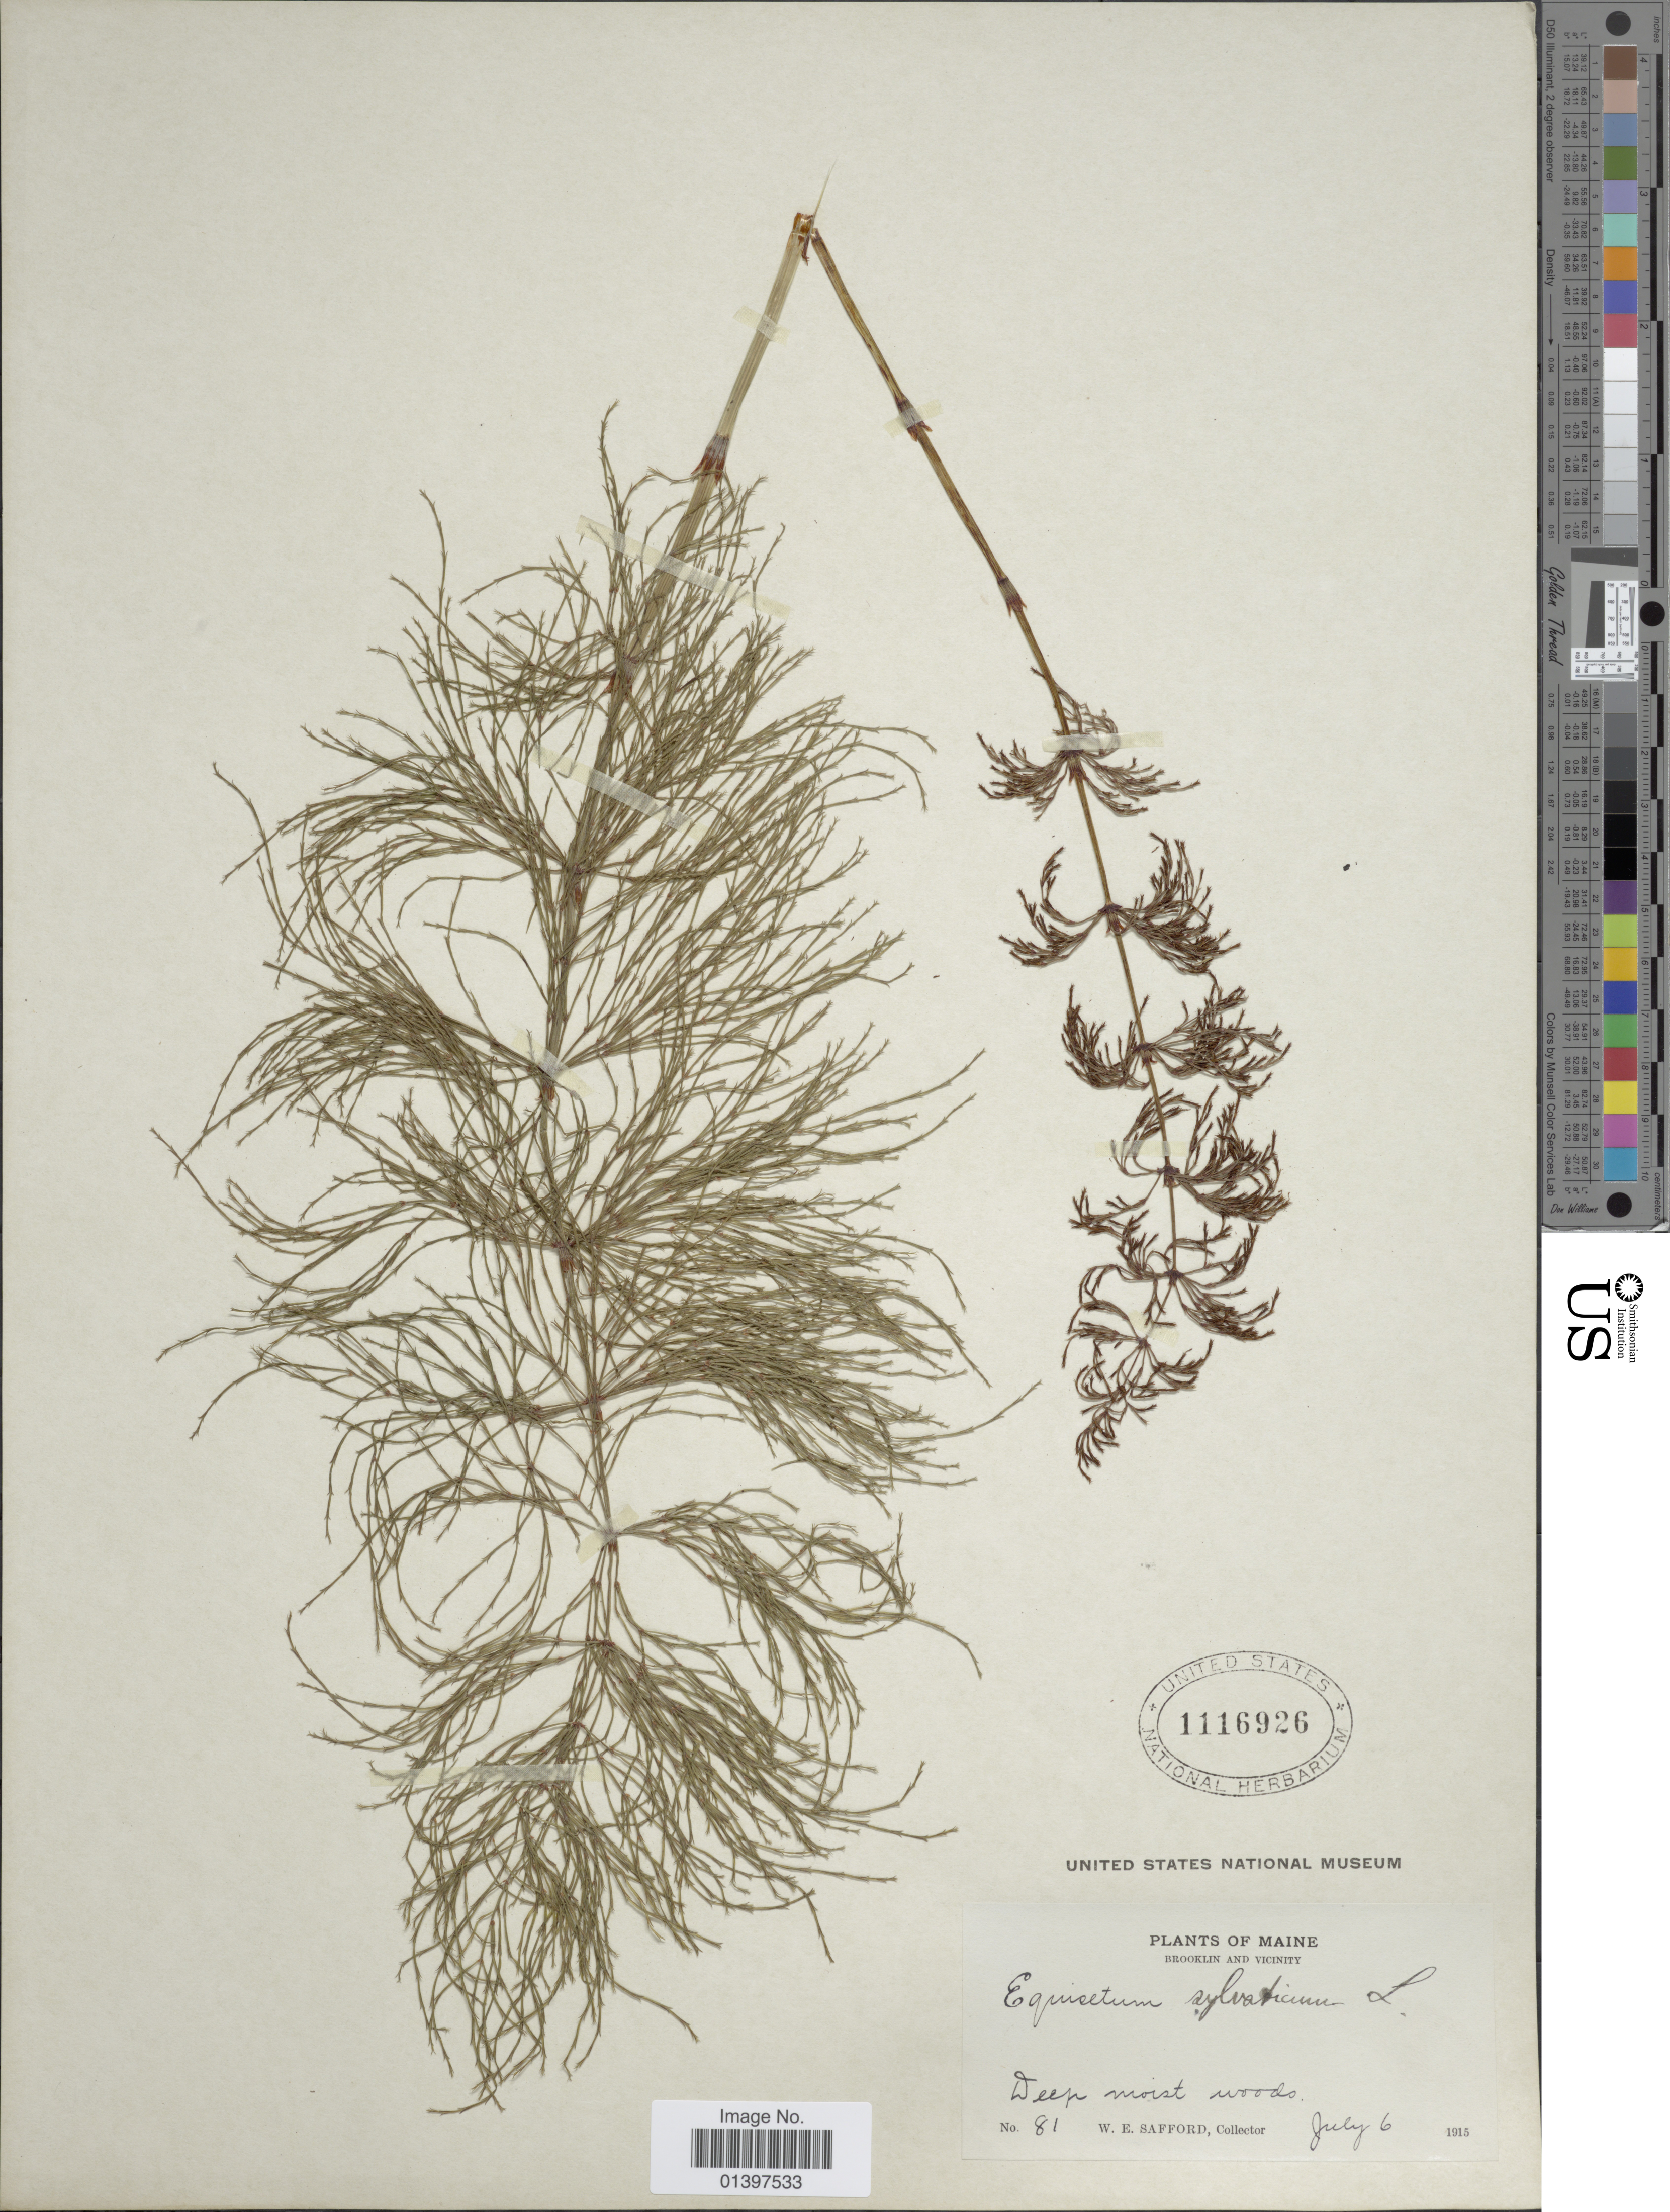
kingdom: Plantae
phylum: Tracheophyta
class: Polypodiopsida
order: Equisetales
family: Equisetaceae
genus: Equisetum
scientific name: Equisetum sylvaticum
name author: L.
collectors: W. E. Safford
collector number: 81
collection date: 1915-07-06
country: United States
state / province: Maine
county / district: Hancock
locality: Brooklyn and vicinity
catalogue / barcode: US 1116926